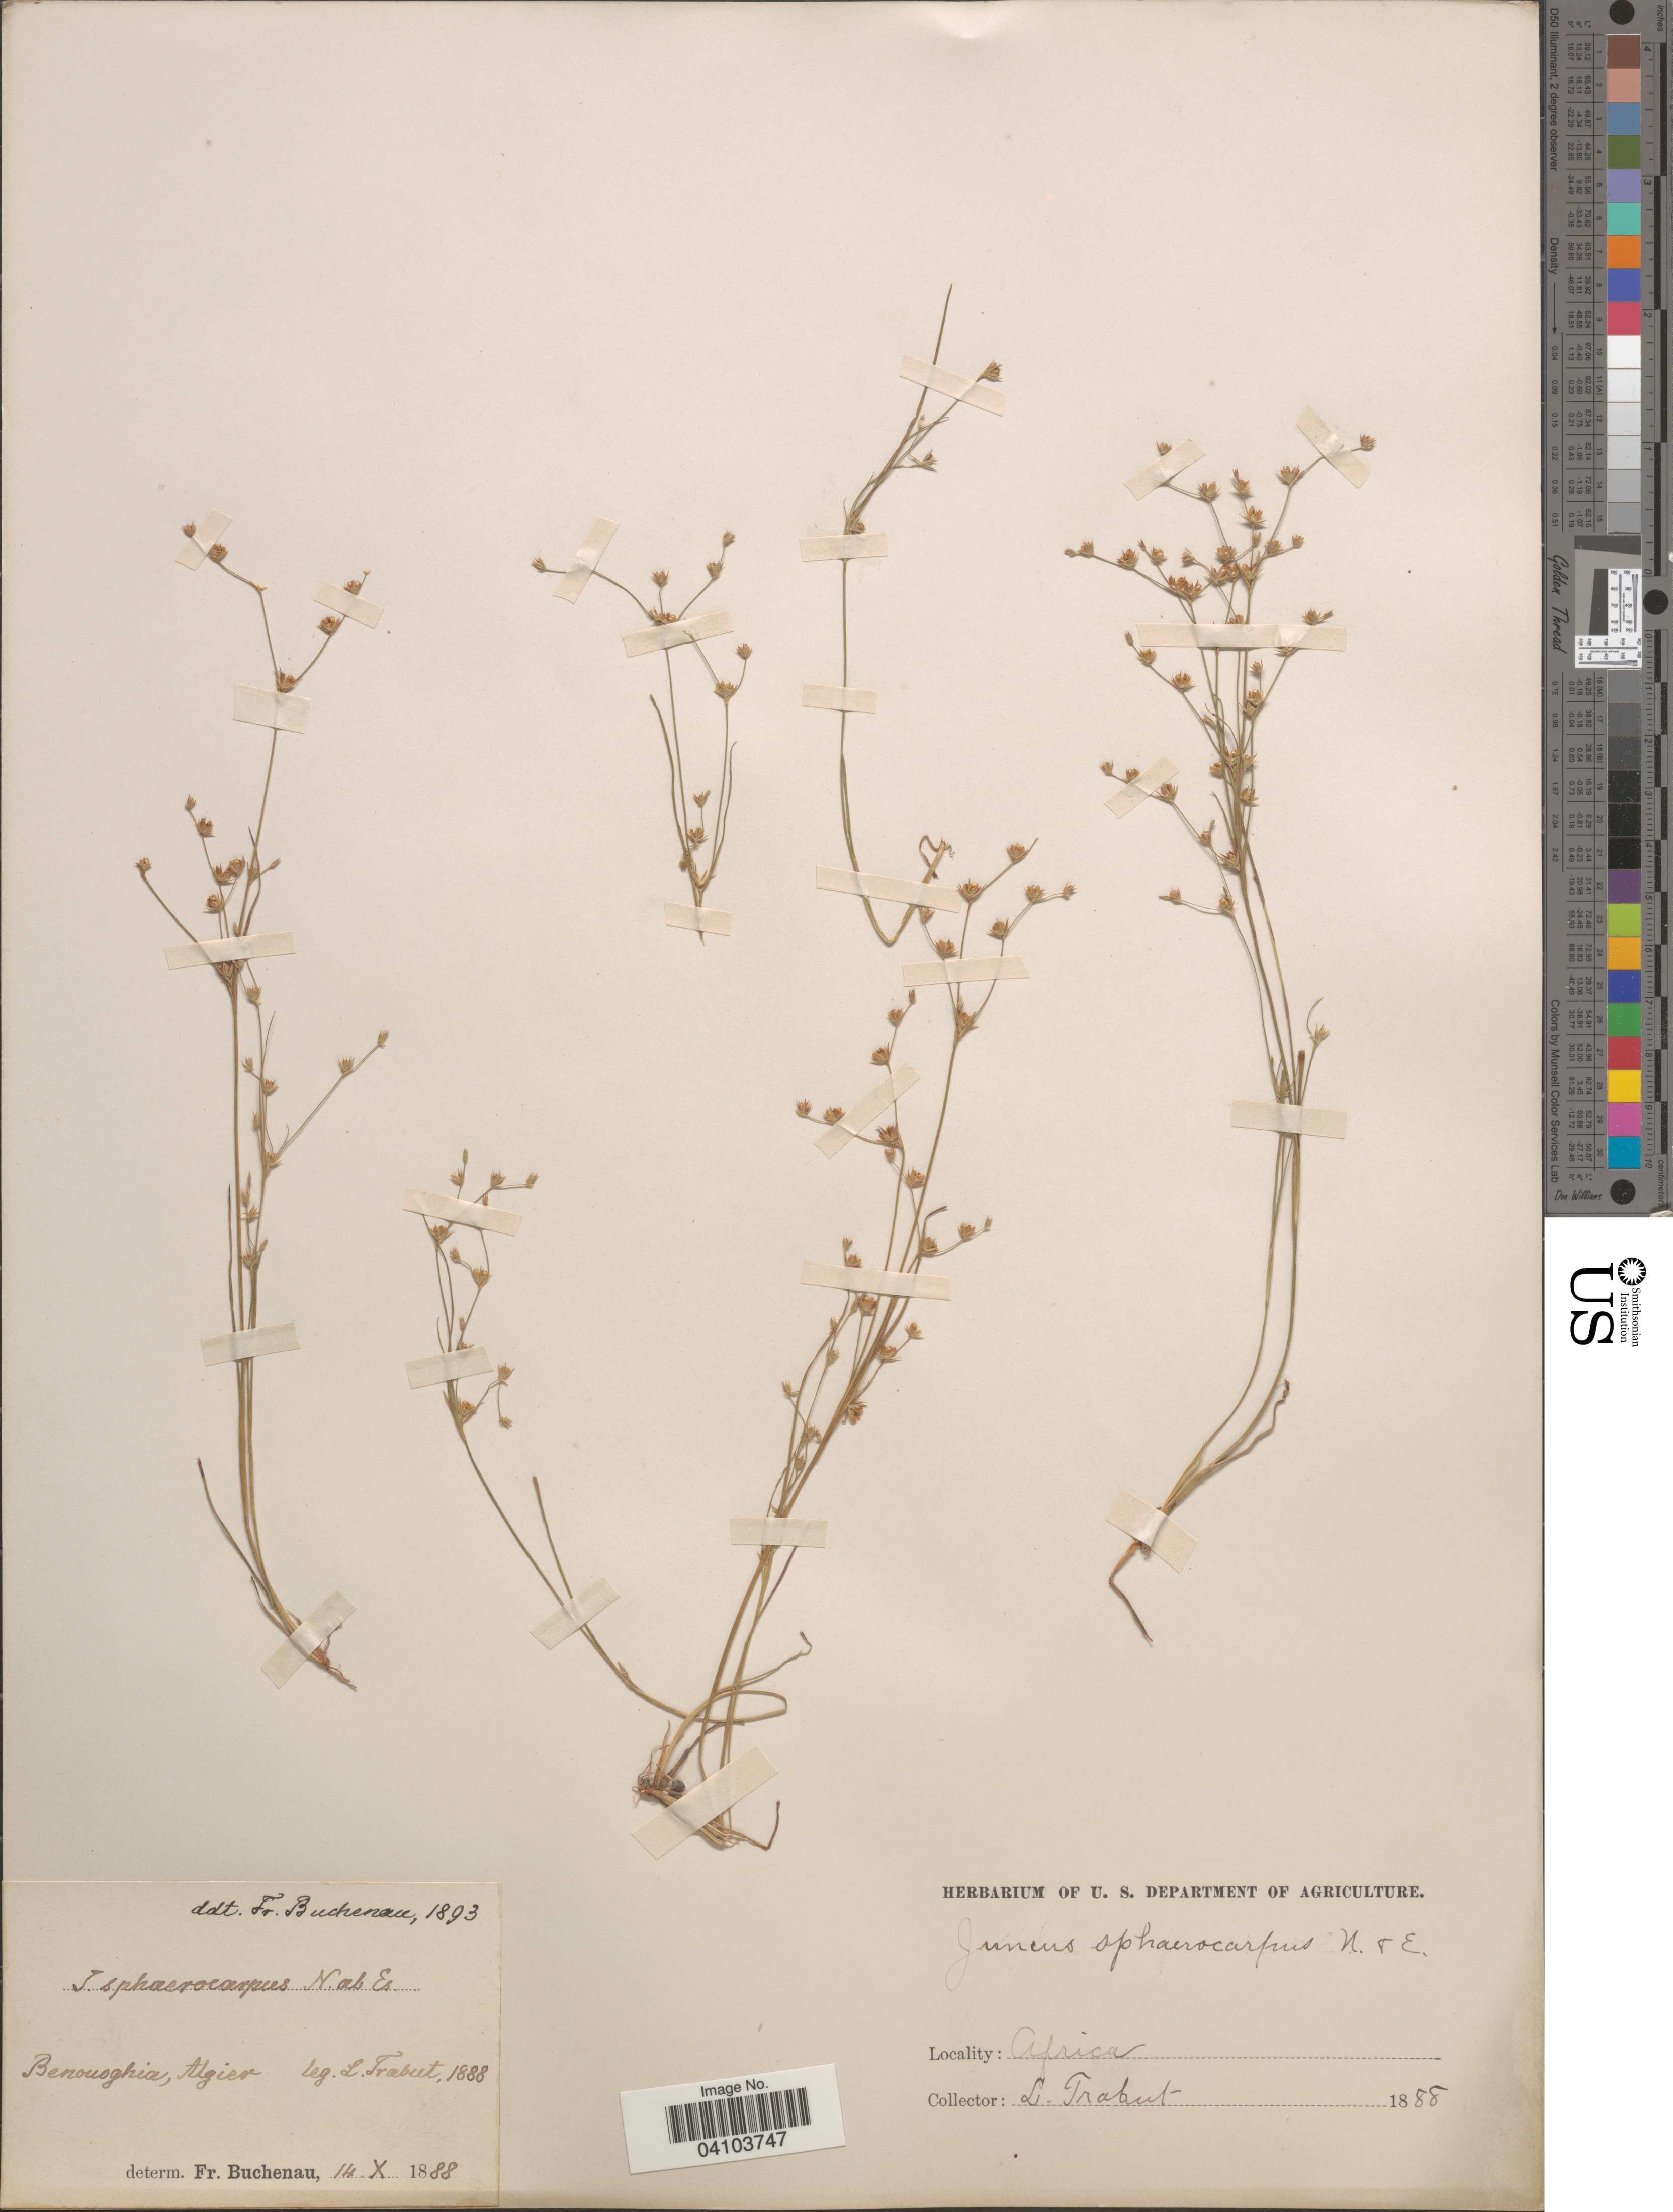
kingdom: Plantae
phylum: Tracheophyta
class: Liliopsida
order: Poales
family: Juncaceae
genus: Juncus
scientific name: Juncus sphaerocarpus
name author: Nees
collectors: L. Trabut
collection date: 1888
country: Algeria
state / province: Médéa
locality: Berrouaghia, Algier.